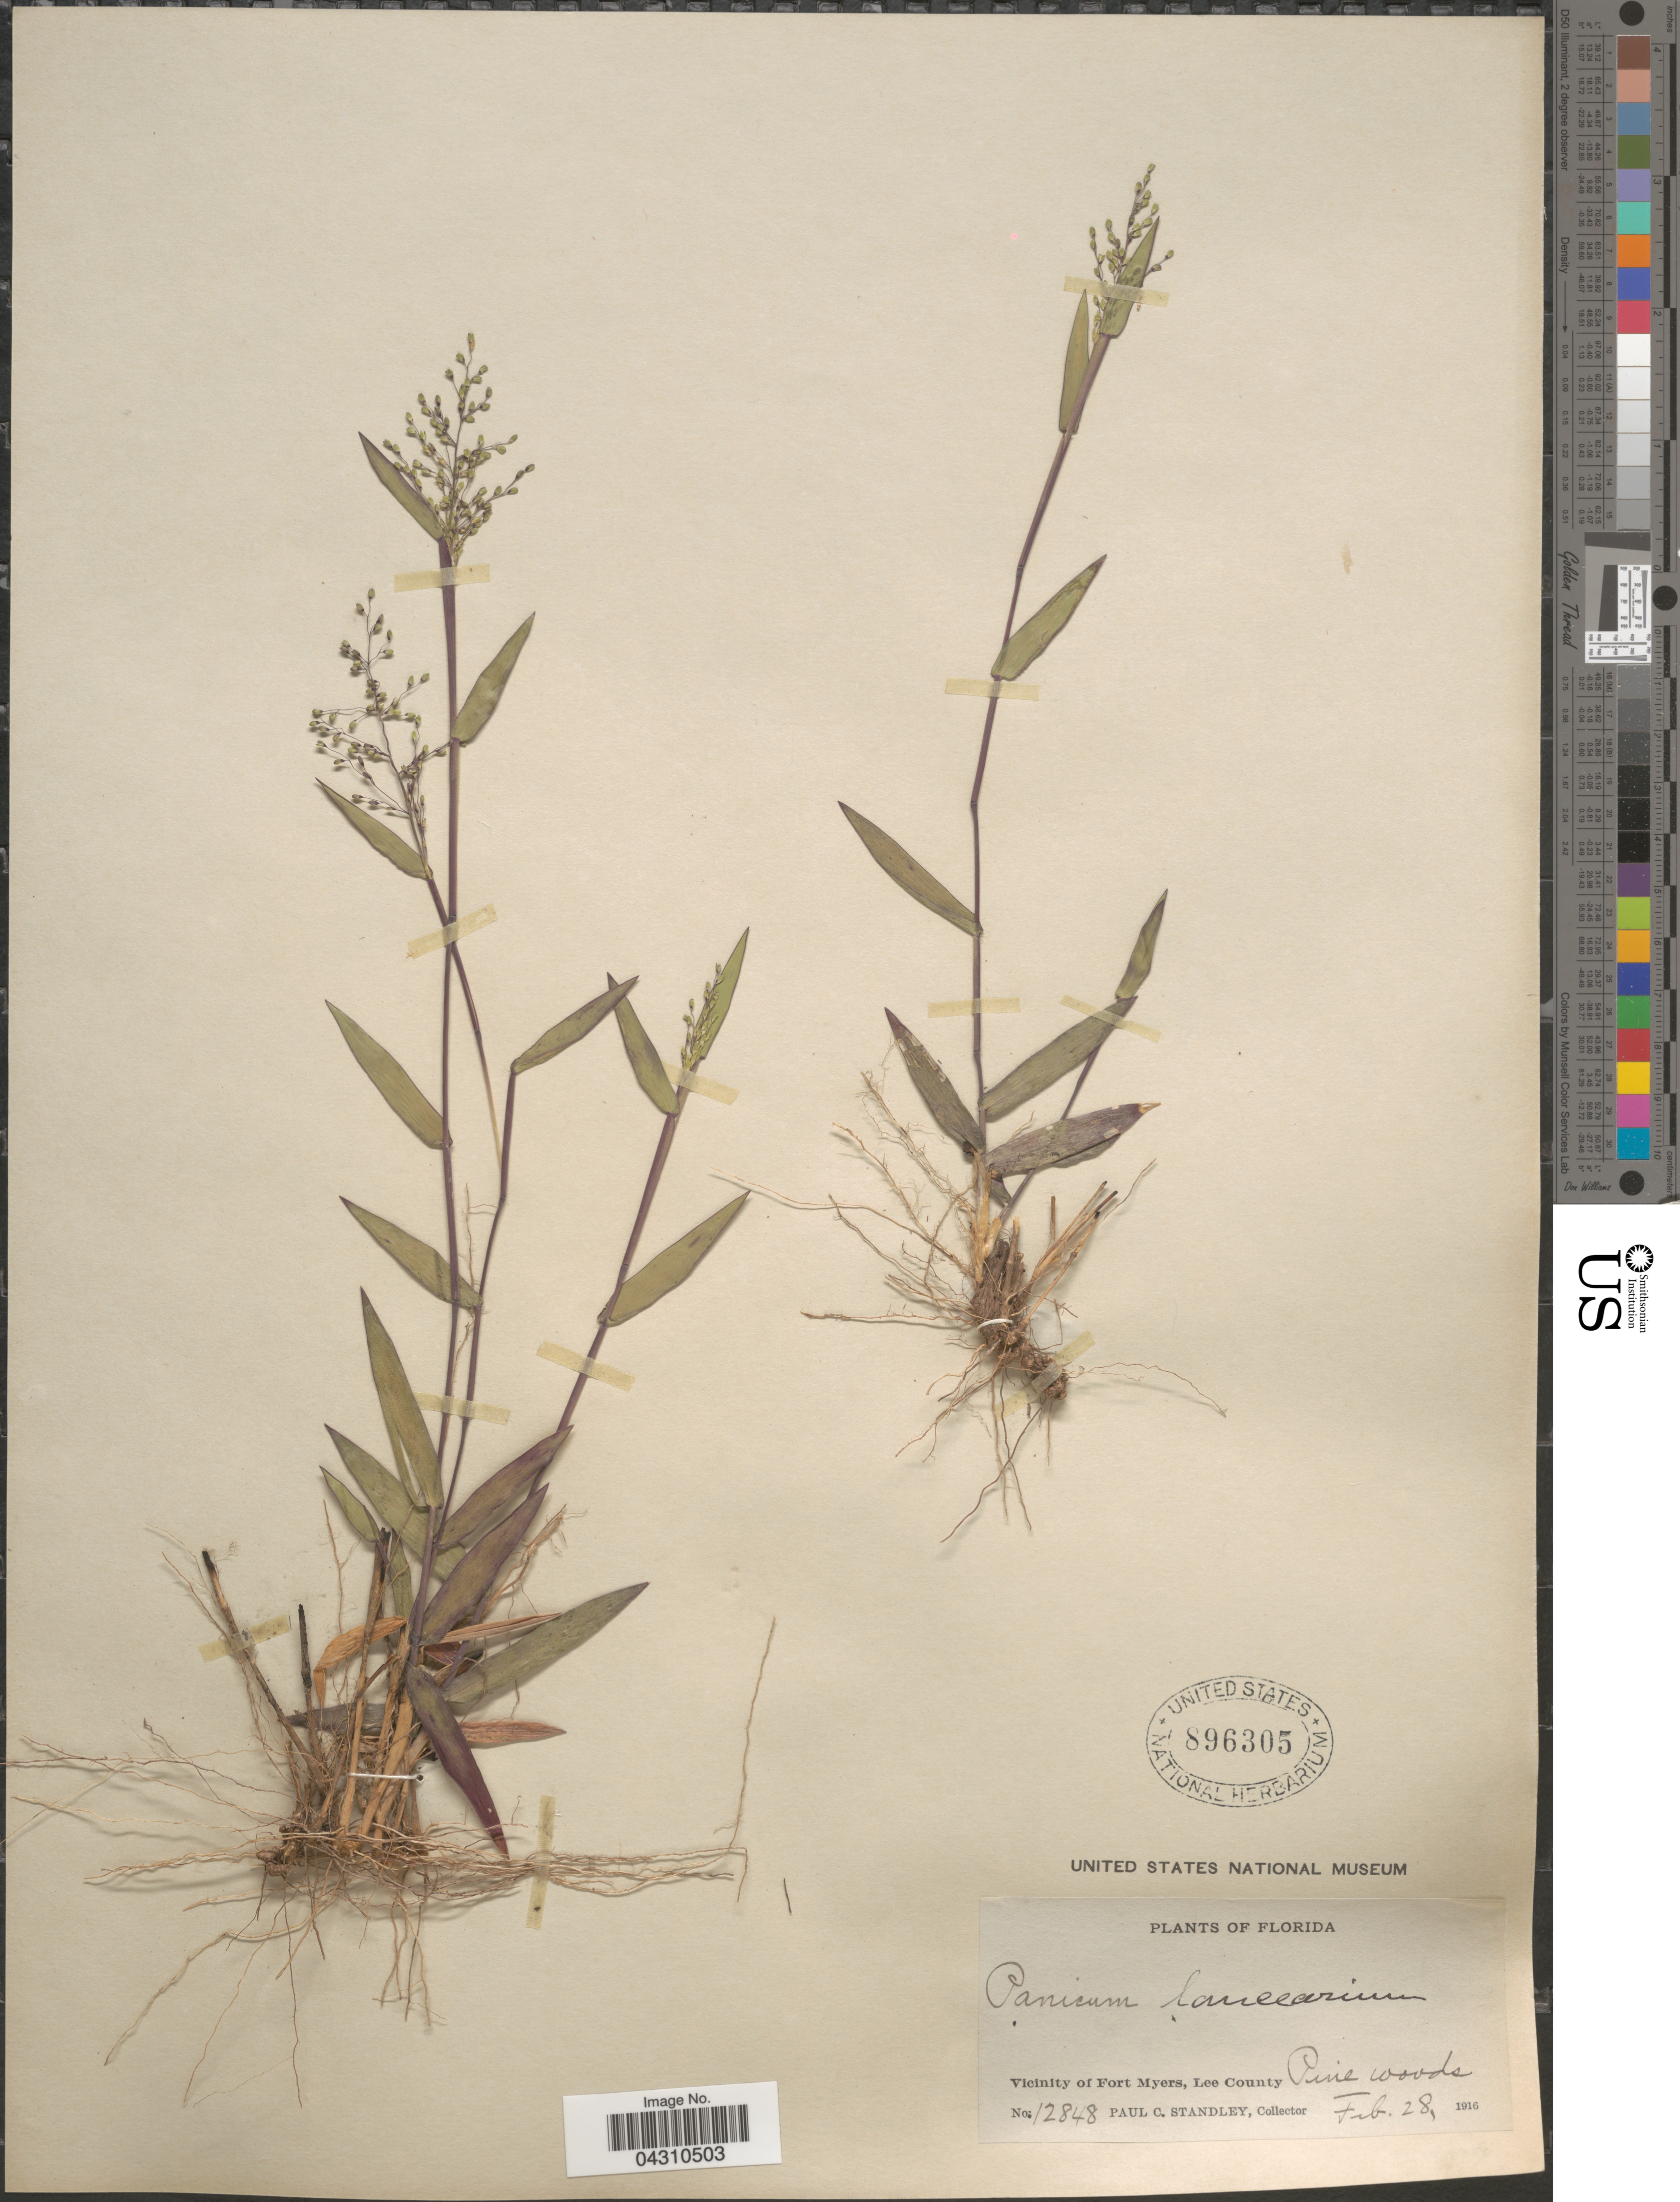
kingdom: Plantae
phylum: Tracheophyta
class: Liliopsida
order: Poales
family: Poaceae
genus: Dichanthelium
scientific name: Dichanthelium portoricense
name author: (Desv. ex Ham.) B.F. Hansen & Wunderlin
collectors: P. C. Standley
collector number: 12848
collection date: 1916-02-28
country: United States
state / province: Florida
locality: Vicinity of Fort Myers, Lee County. Pine woods.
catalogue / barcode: US 896305